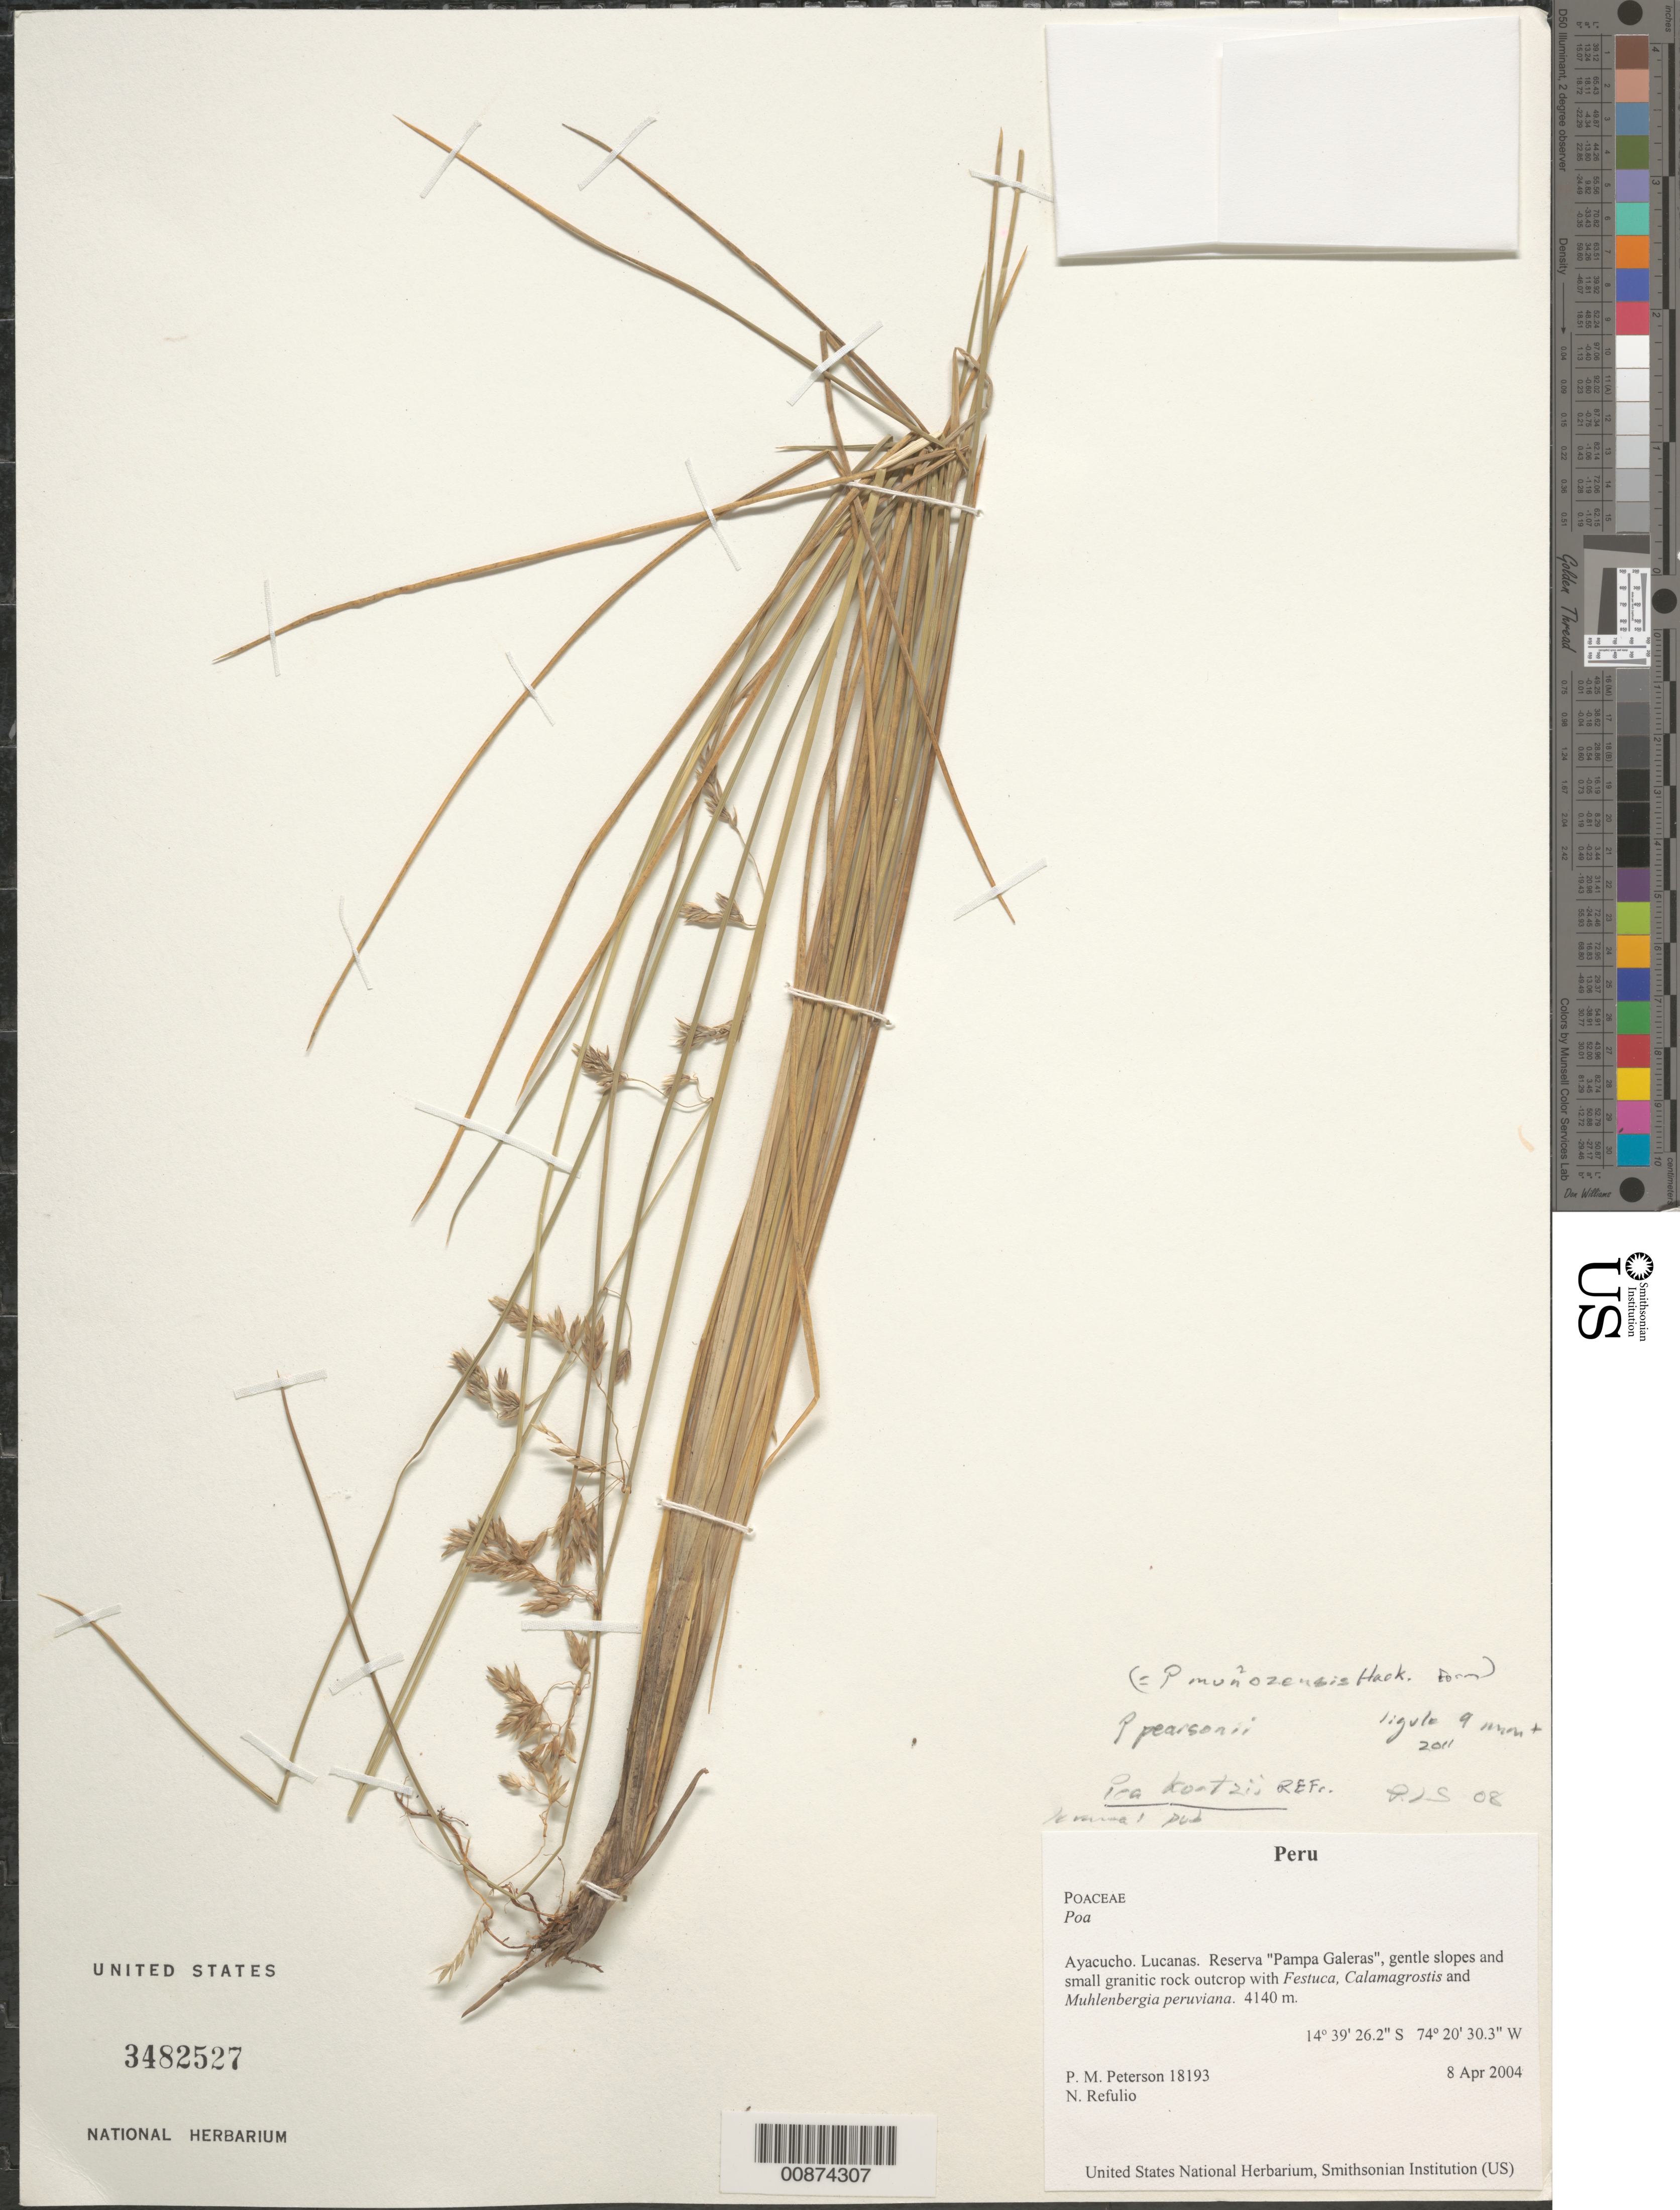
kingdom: Plantae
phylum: Tracheophyta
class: Liliopsida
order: Poales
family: Poaceae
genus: Poa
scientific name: Poa kurtzii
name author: R.E. Fr.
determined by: Soreng, Robert J., Research Associate (BOT), Smithsonian Institution - National Museum of Natural History (UNITED STATES)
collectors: P. M. Peterson & N. Refulio-Rodríguez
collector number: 18193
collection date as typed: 08 Apr 2004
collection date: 2004-04-08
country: Peru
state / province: Ayacucho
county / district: Lucanas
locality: Reserva "Pampa Galeras", gentle slopes and small granitic rock outcrop with Festuca, Calamagrostis and Muhlenbergia peruviana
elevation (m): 4140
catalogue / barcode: US 3482527